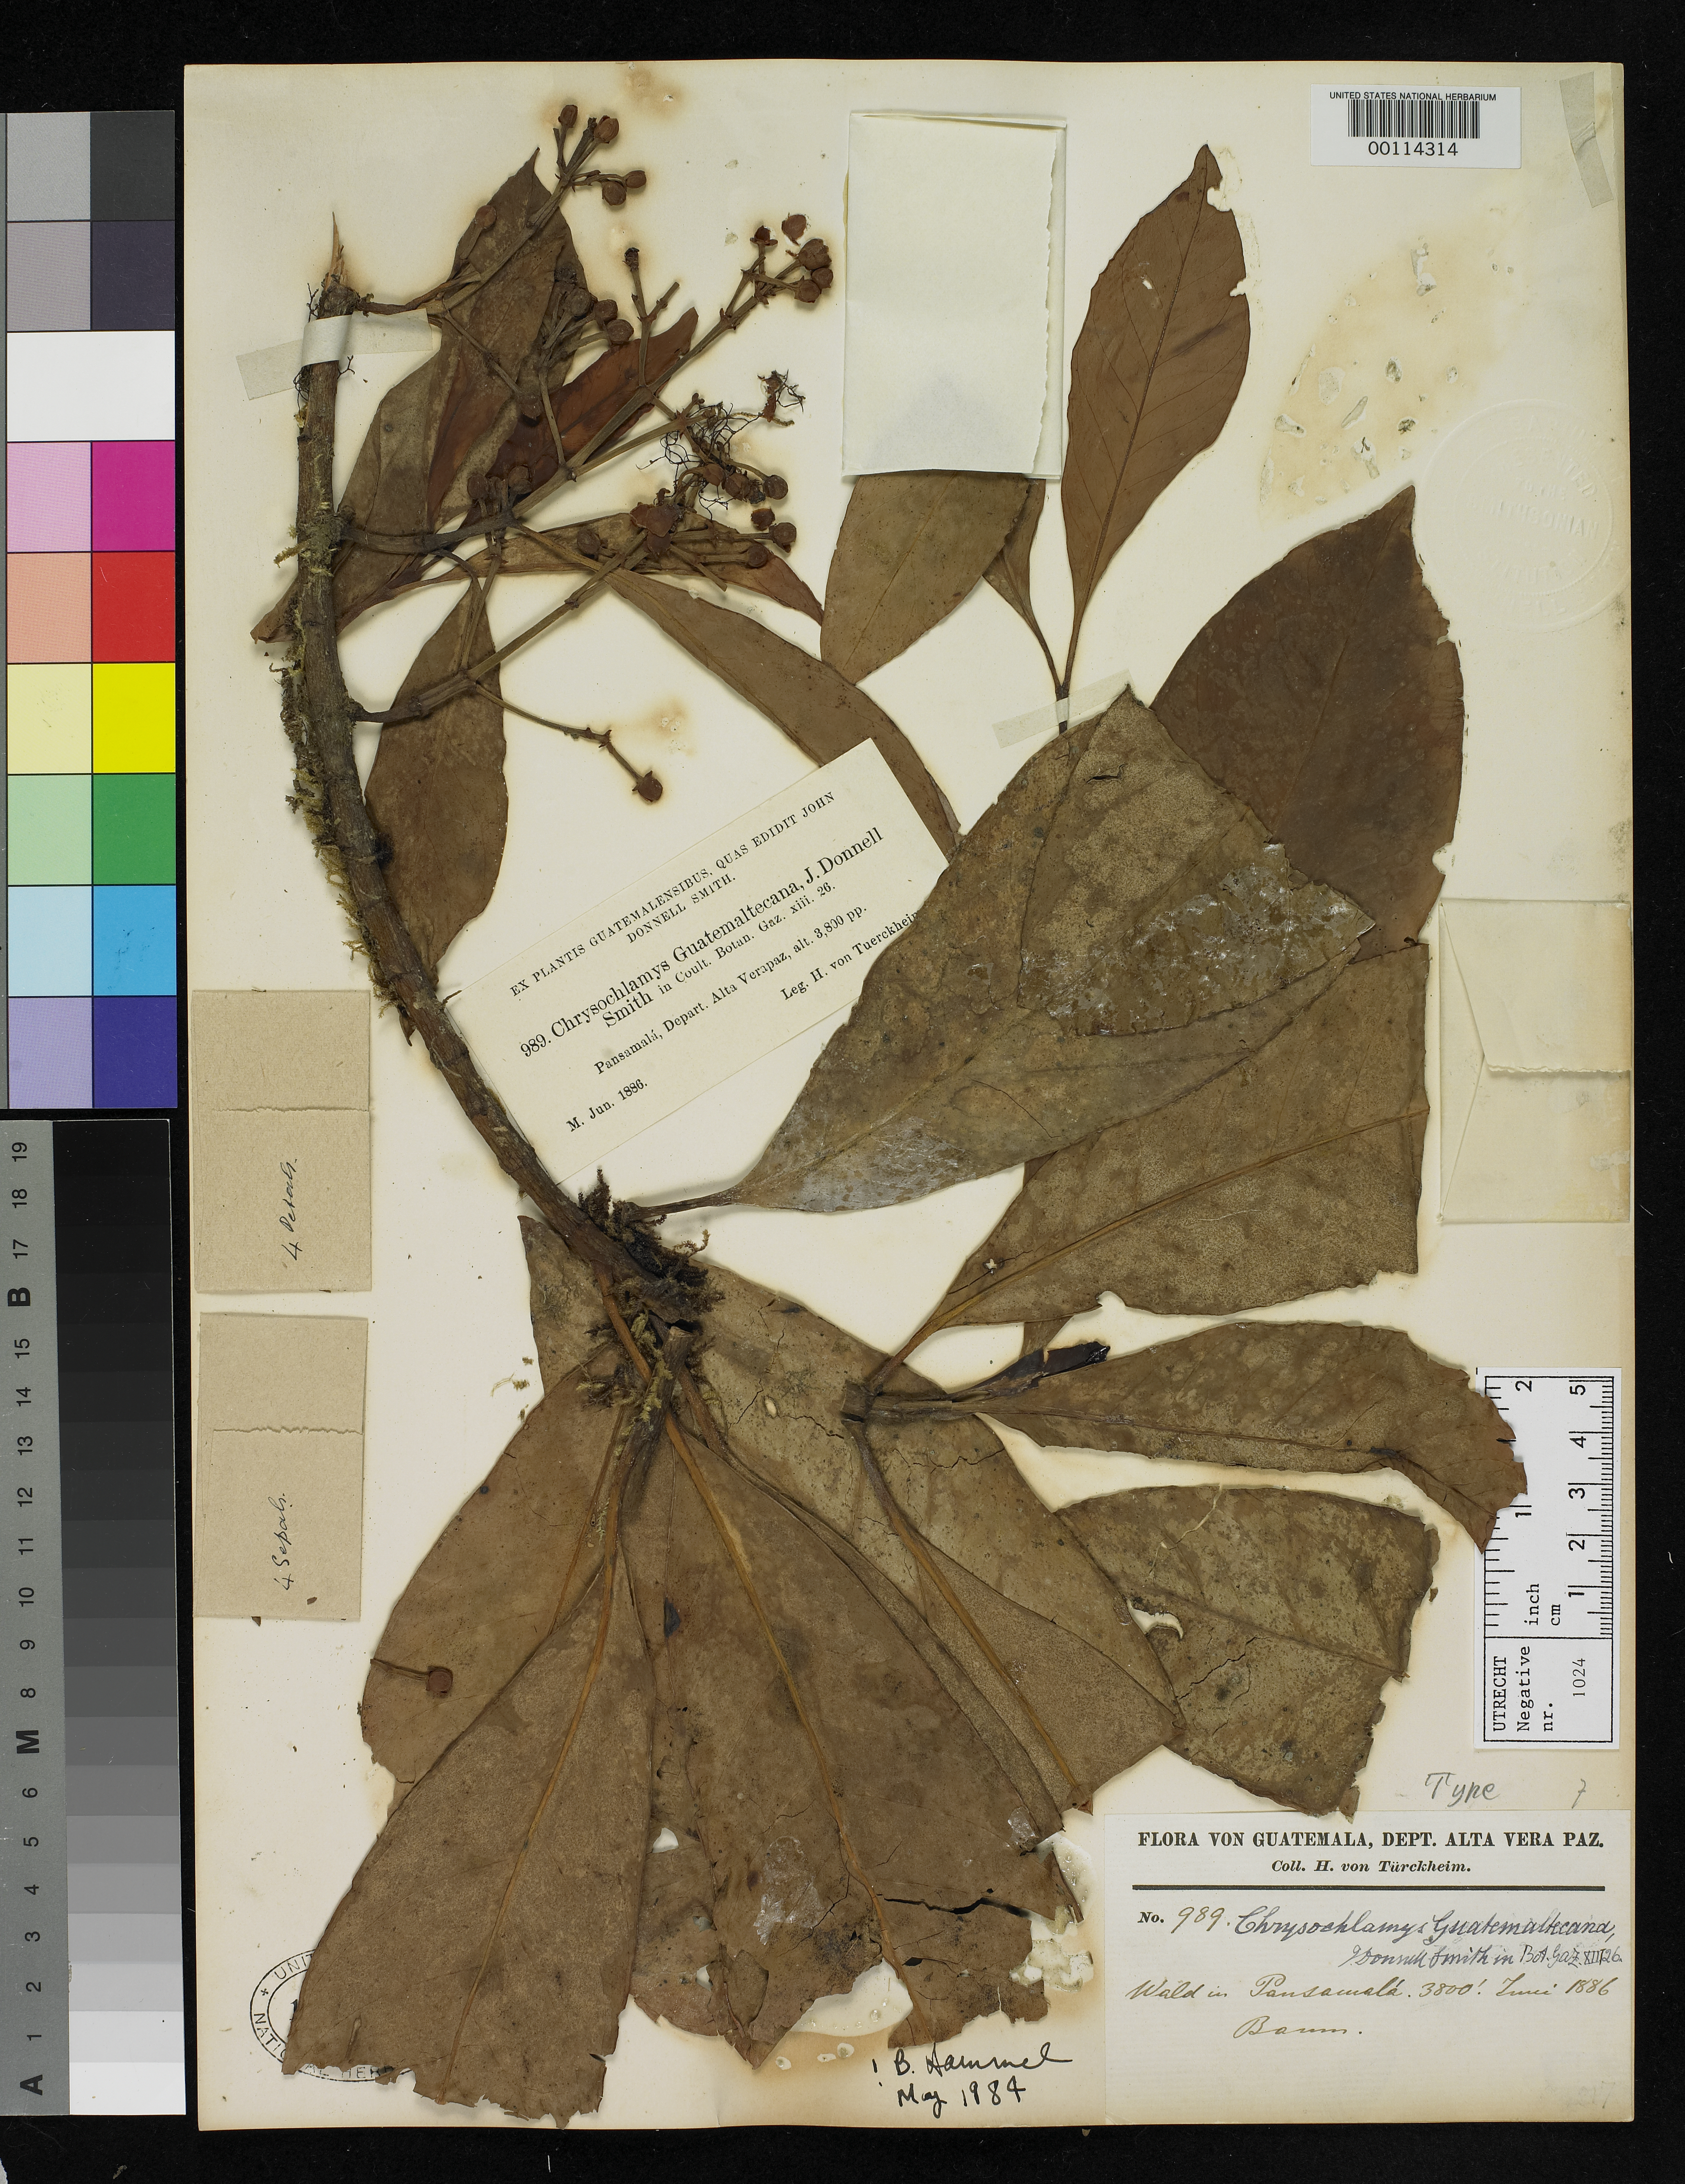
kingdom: Plantae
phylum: Tracheophyta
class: Magnoliopsida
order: Malpighiales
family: Clusiaceae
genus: Chrysochlamys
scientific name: Chrysochlamys guatemaltecana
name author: Donn. Sm.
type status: Holotype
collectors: H. von Türckheim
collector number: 989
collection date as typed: Jun 1886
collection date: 1886-06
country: Guatemala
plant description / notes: Specimen ex John Donnell Smith herbarium.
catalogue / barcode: US 1382644